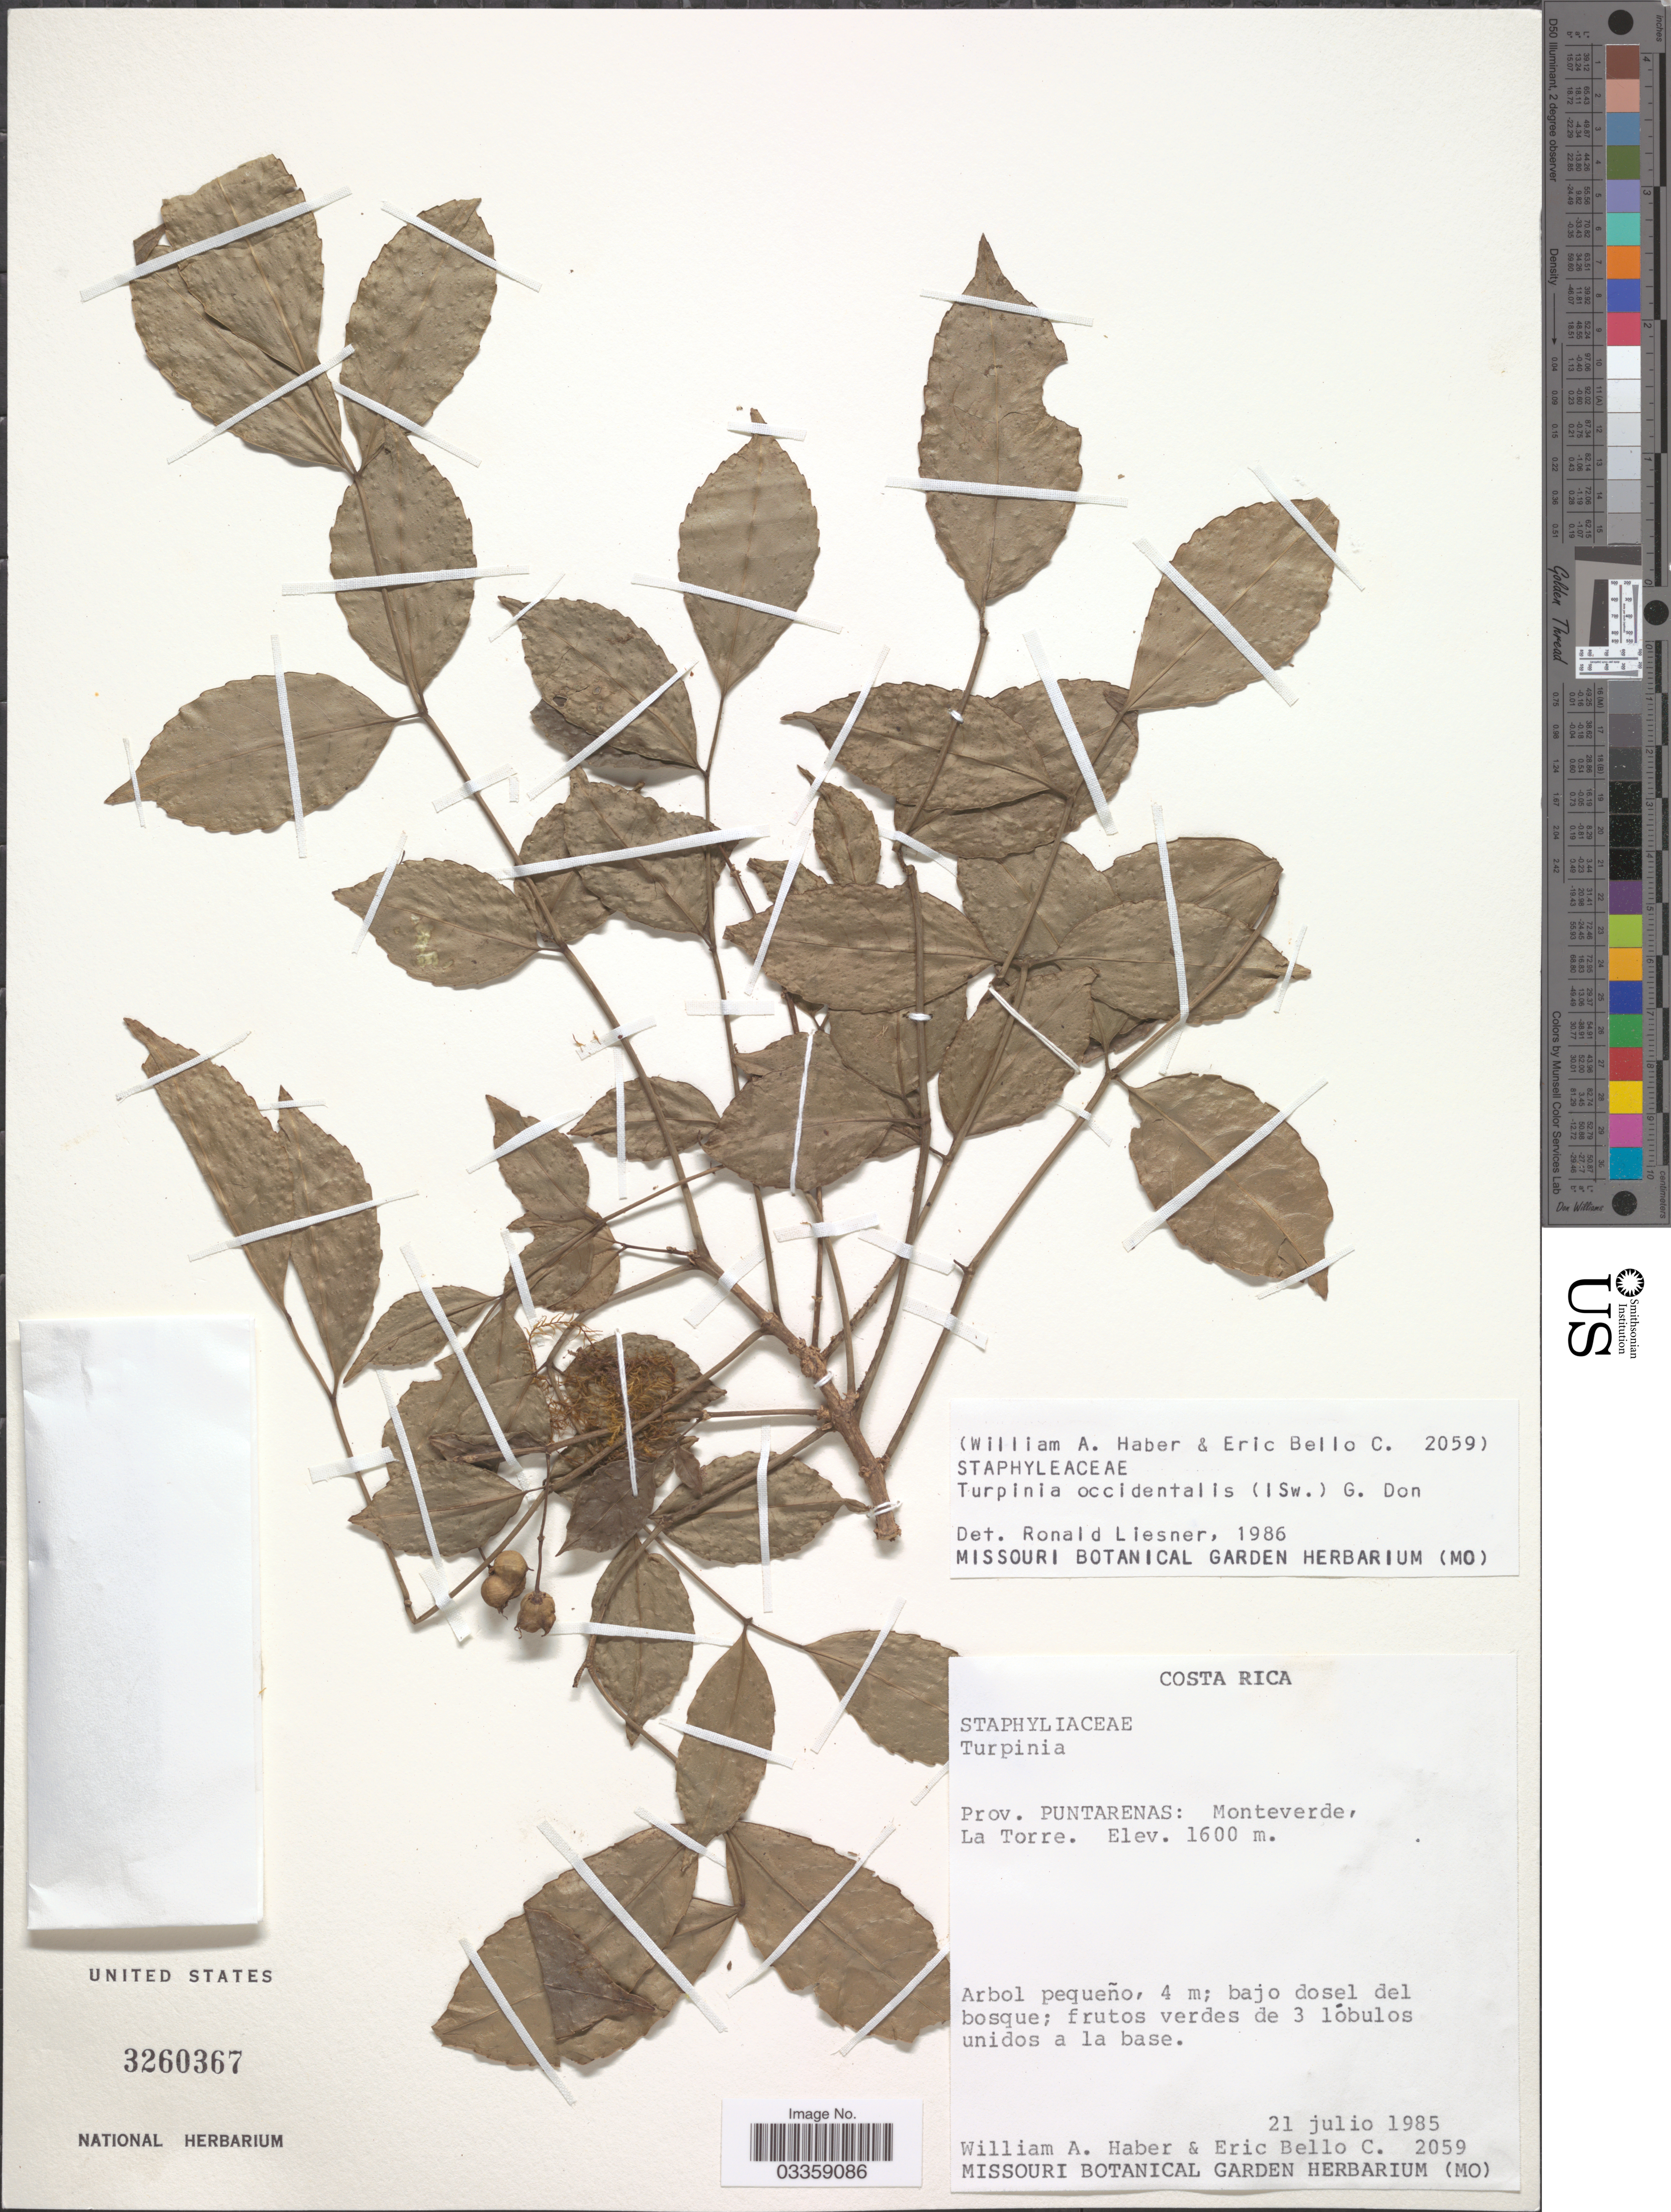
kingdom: Plantae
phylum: Tracheophyta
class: Magnoliopsida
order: Crossosomatales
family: Staphyleaceae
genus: Turpinia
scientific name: Turpinia occidentalis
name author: (Sw.) G. Don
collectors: W. A. Haber & E. Bello C.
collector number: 2059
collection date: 1985-07-21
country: Costa Rica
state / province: Puntarenas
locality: Monteverde, La Torre.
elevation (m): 1600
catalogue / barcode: US 3260367